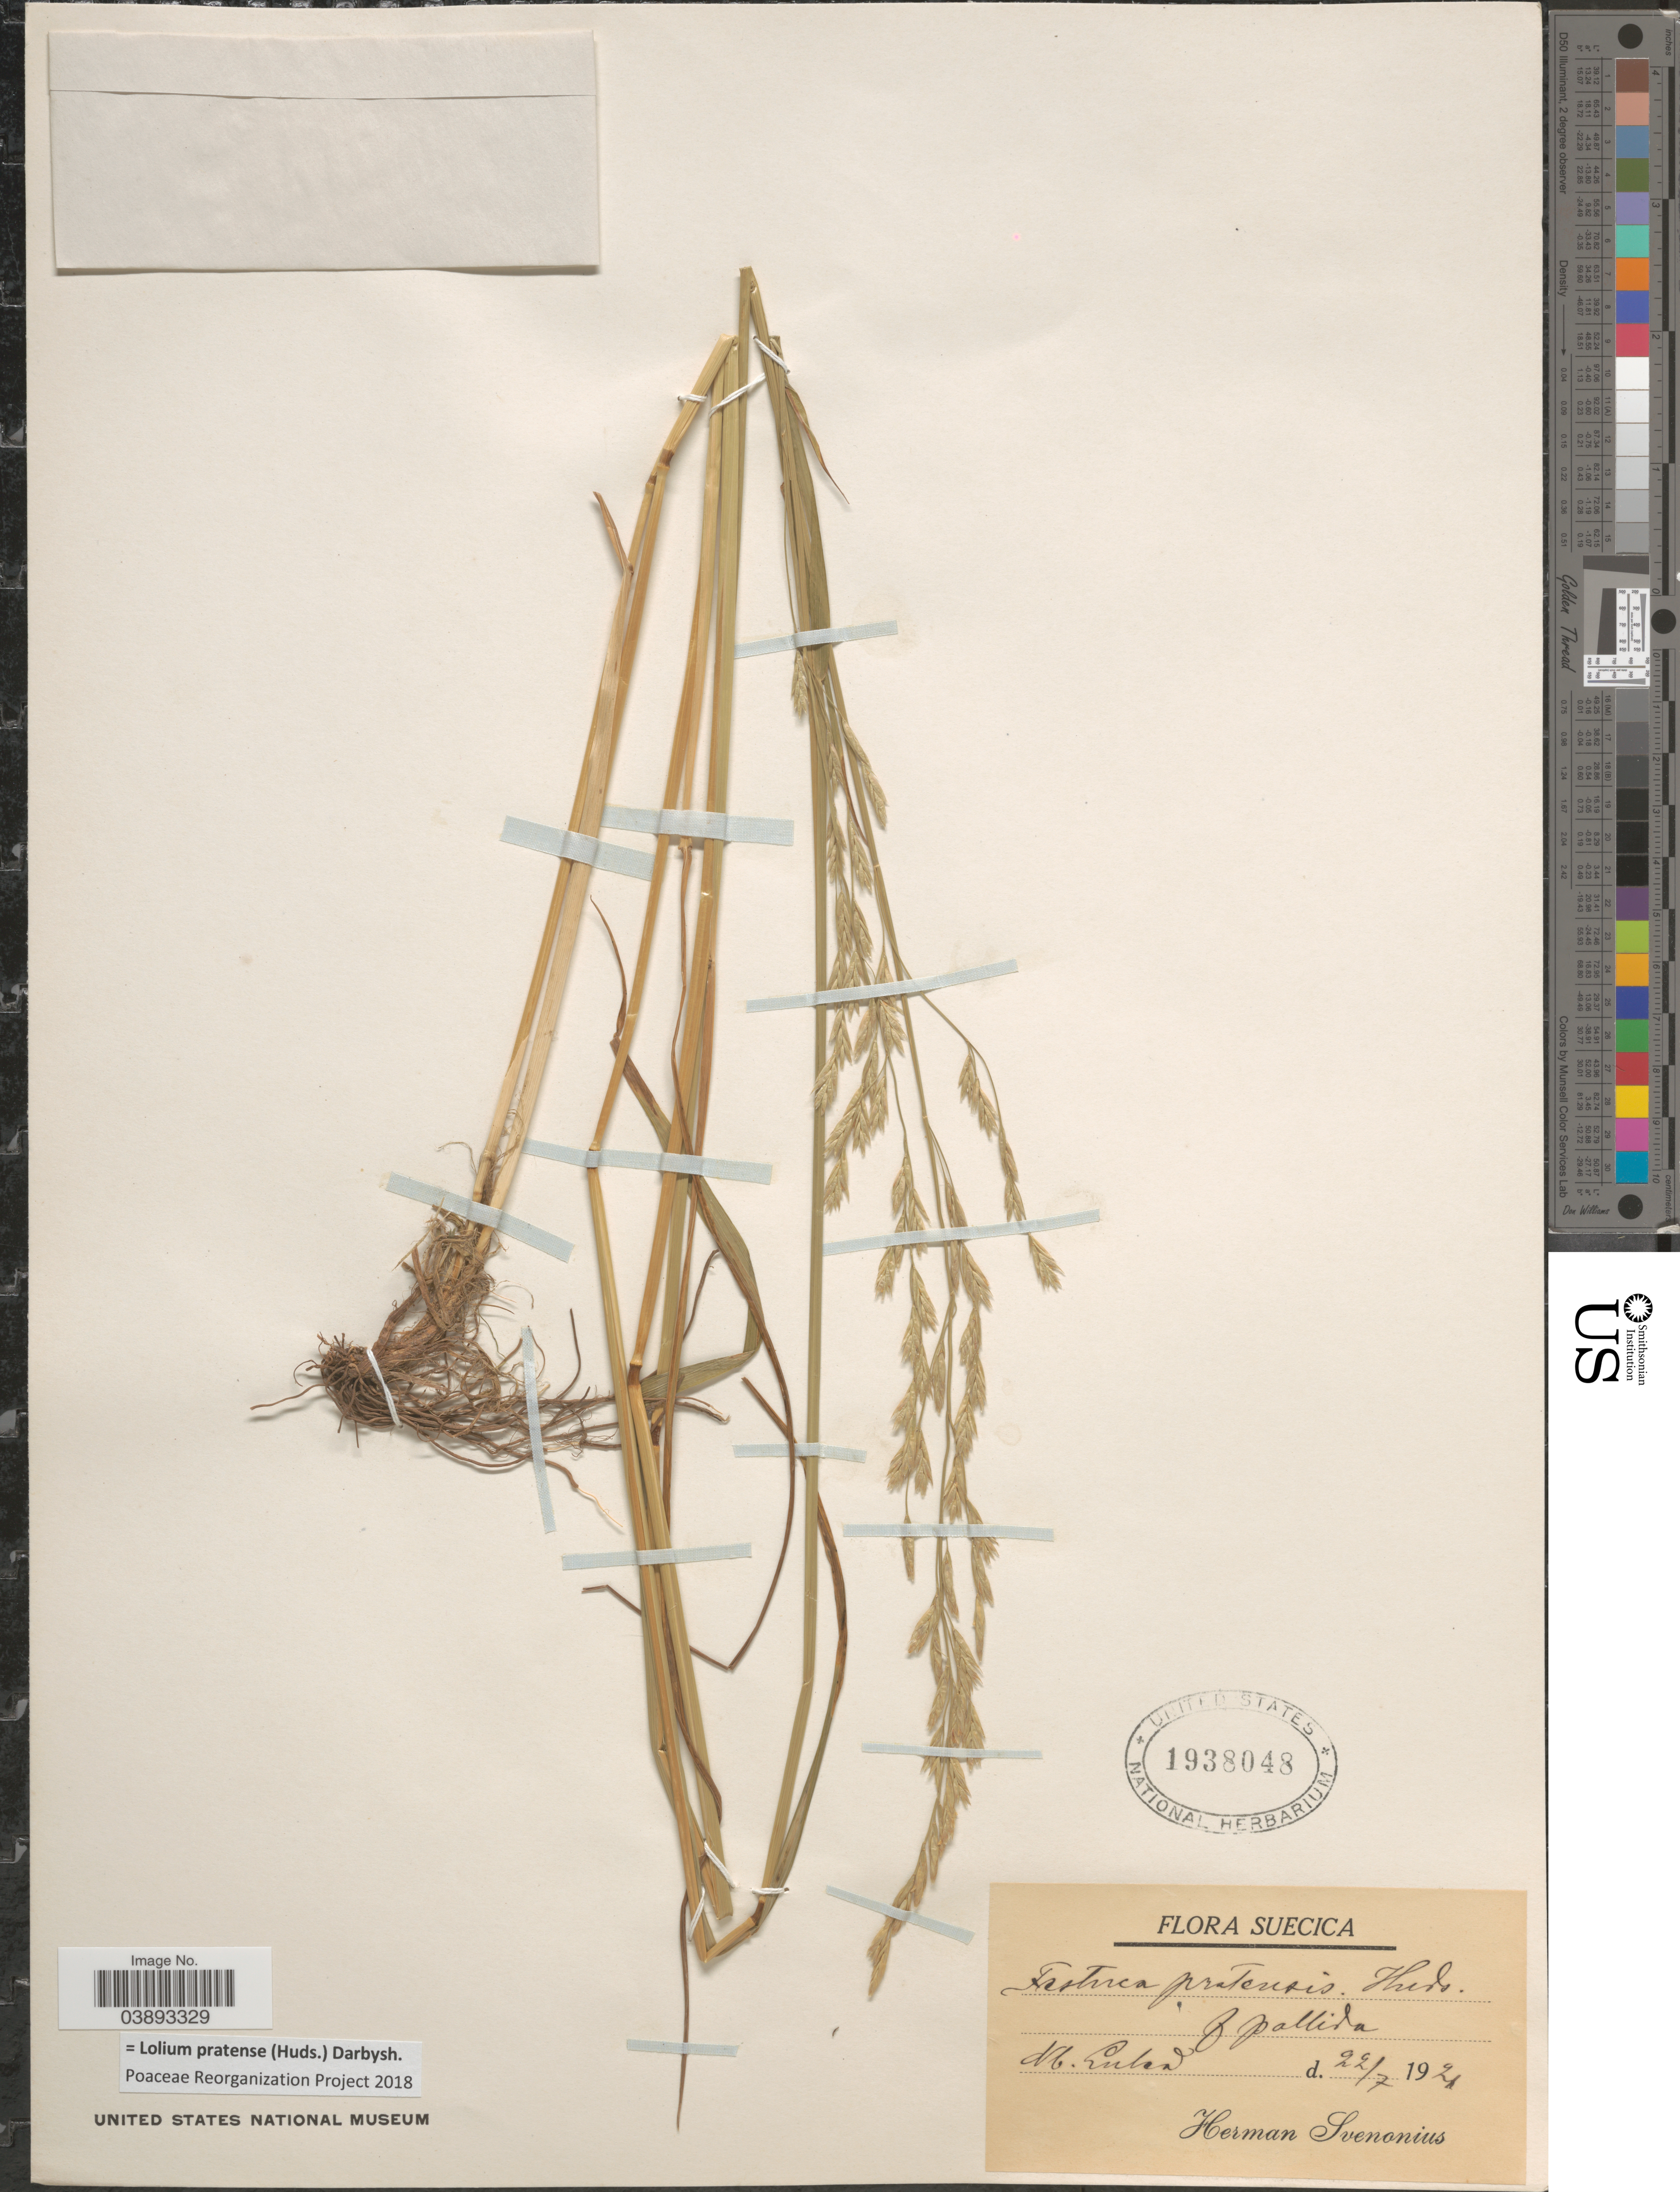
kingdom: Plantae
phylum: Tracheophyta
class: Liliopsida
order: Poales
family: Poaceae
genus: Lolium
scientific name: Lolium pratense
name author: (Huds.) Darbysh.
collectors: H. Svenonius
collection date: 1921-07-22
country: Sweden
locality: Suecica. Nb. Luleå.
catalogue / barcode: US 1938048